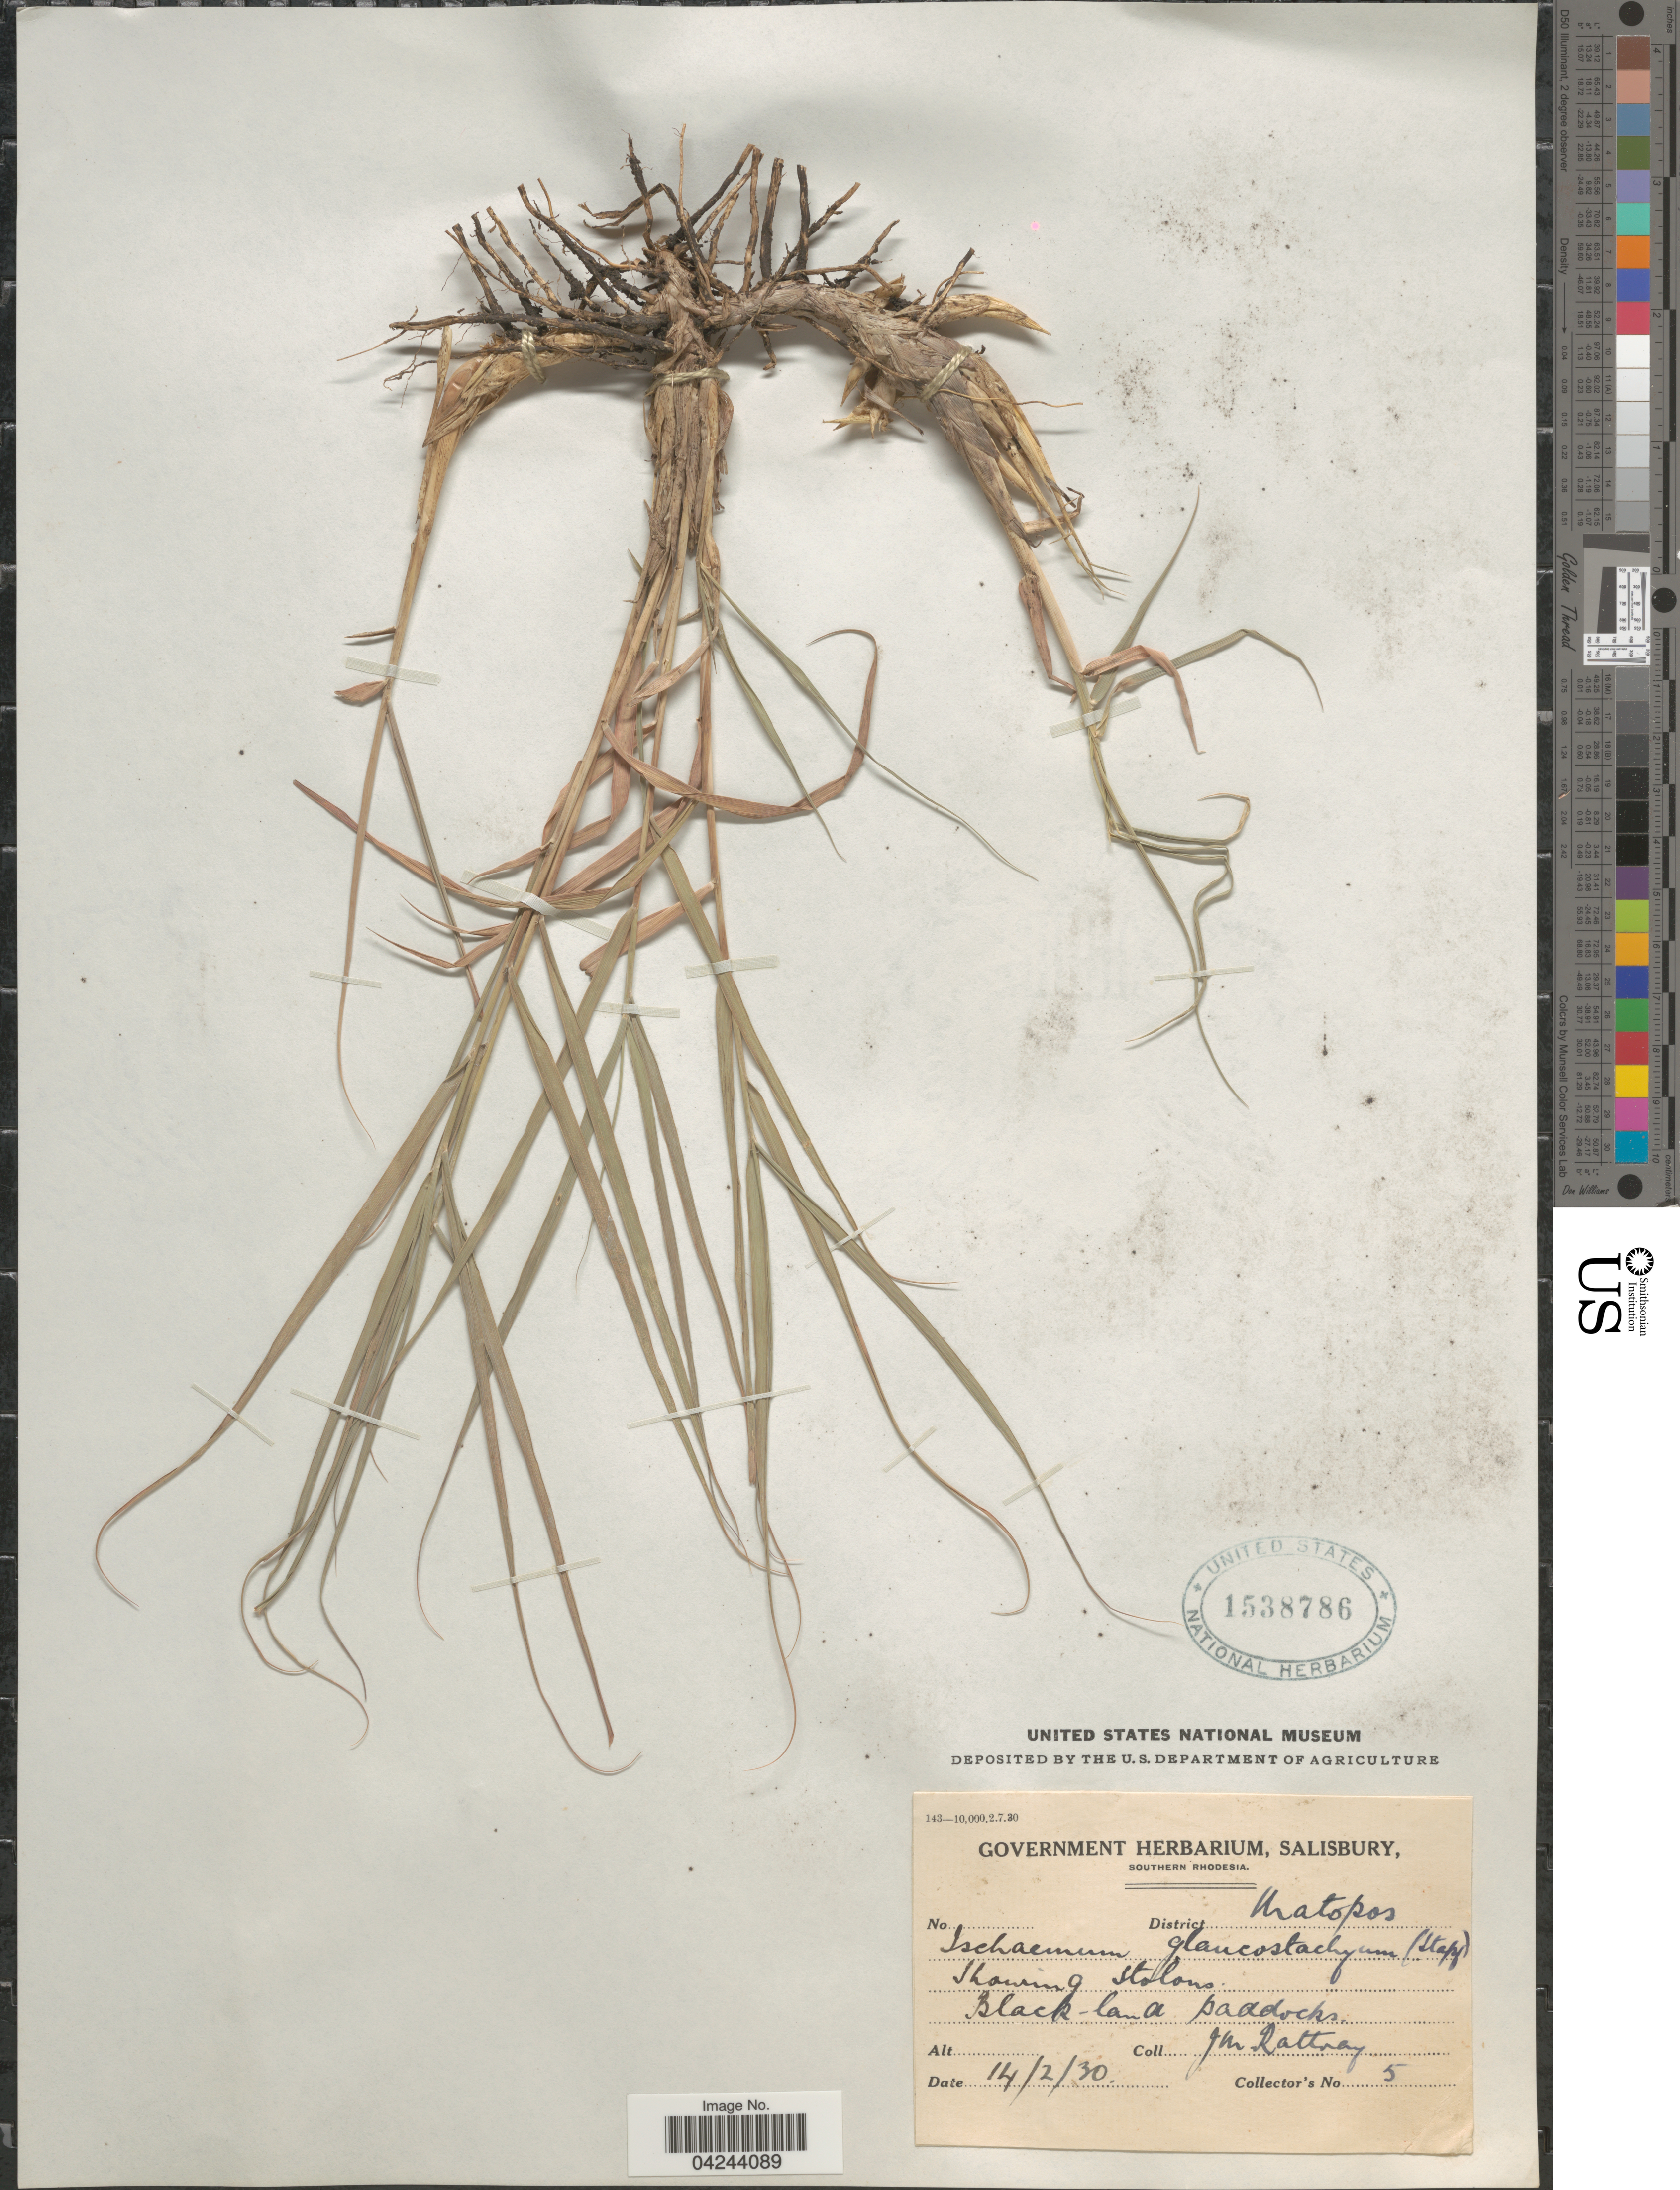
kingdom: Plantae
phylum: Tracheophyta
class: Liliopsida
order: Poales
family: Poaceae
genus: Ischaemum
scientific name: Ischaemum afrum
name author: (J.F. Gmel.) Dandy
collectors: J. Rattray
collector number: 5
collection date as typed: Transcribed d/m/y: 14/2/30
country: Zimbabwe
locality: District Matopos. In Black land paddocks.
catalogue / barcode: US 1538786